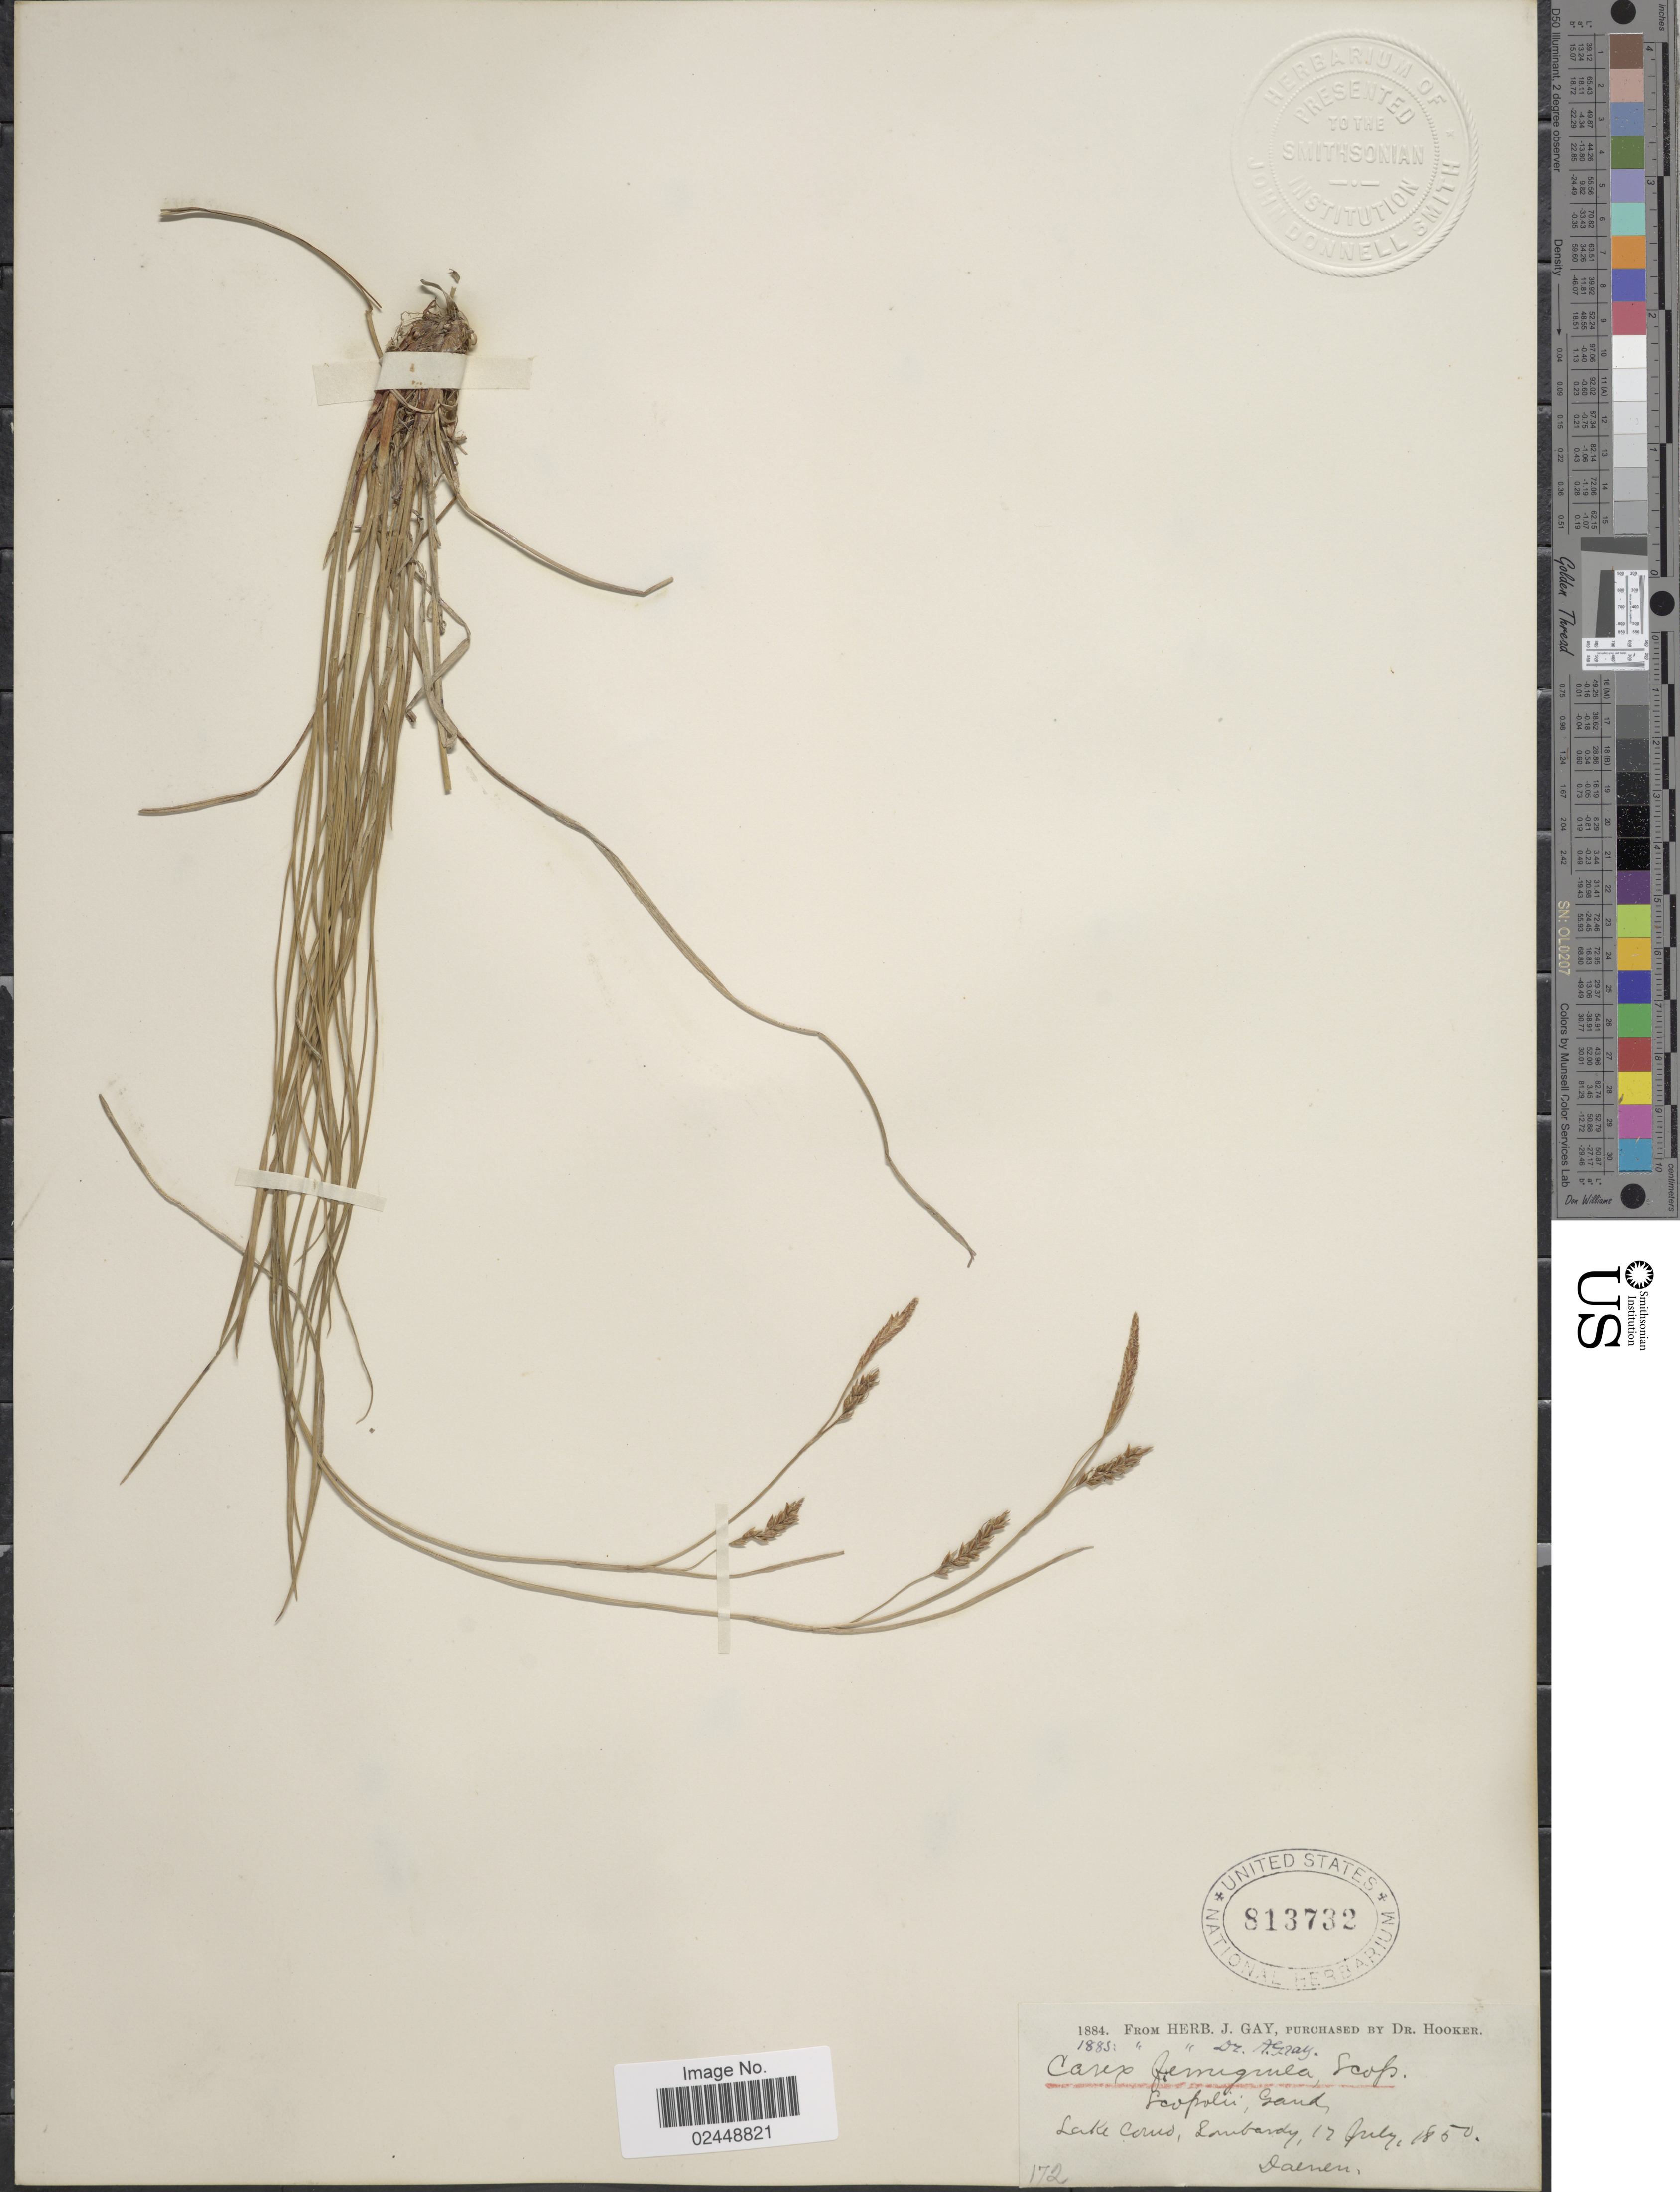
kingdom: Plantae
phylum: Tracheophyta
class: Liliopsida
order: Poales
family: Cyperaceae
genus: Carex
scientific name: Carex ferruginea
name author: Scop.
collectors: Daenen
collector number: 179*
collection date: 1850-07-17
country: Italy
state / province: Lombardy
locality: Lake Corus [interpreted]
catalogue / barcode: US 813732